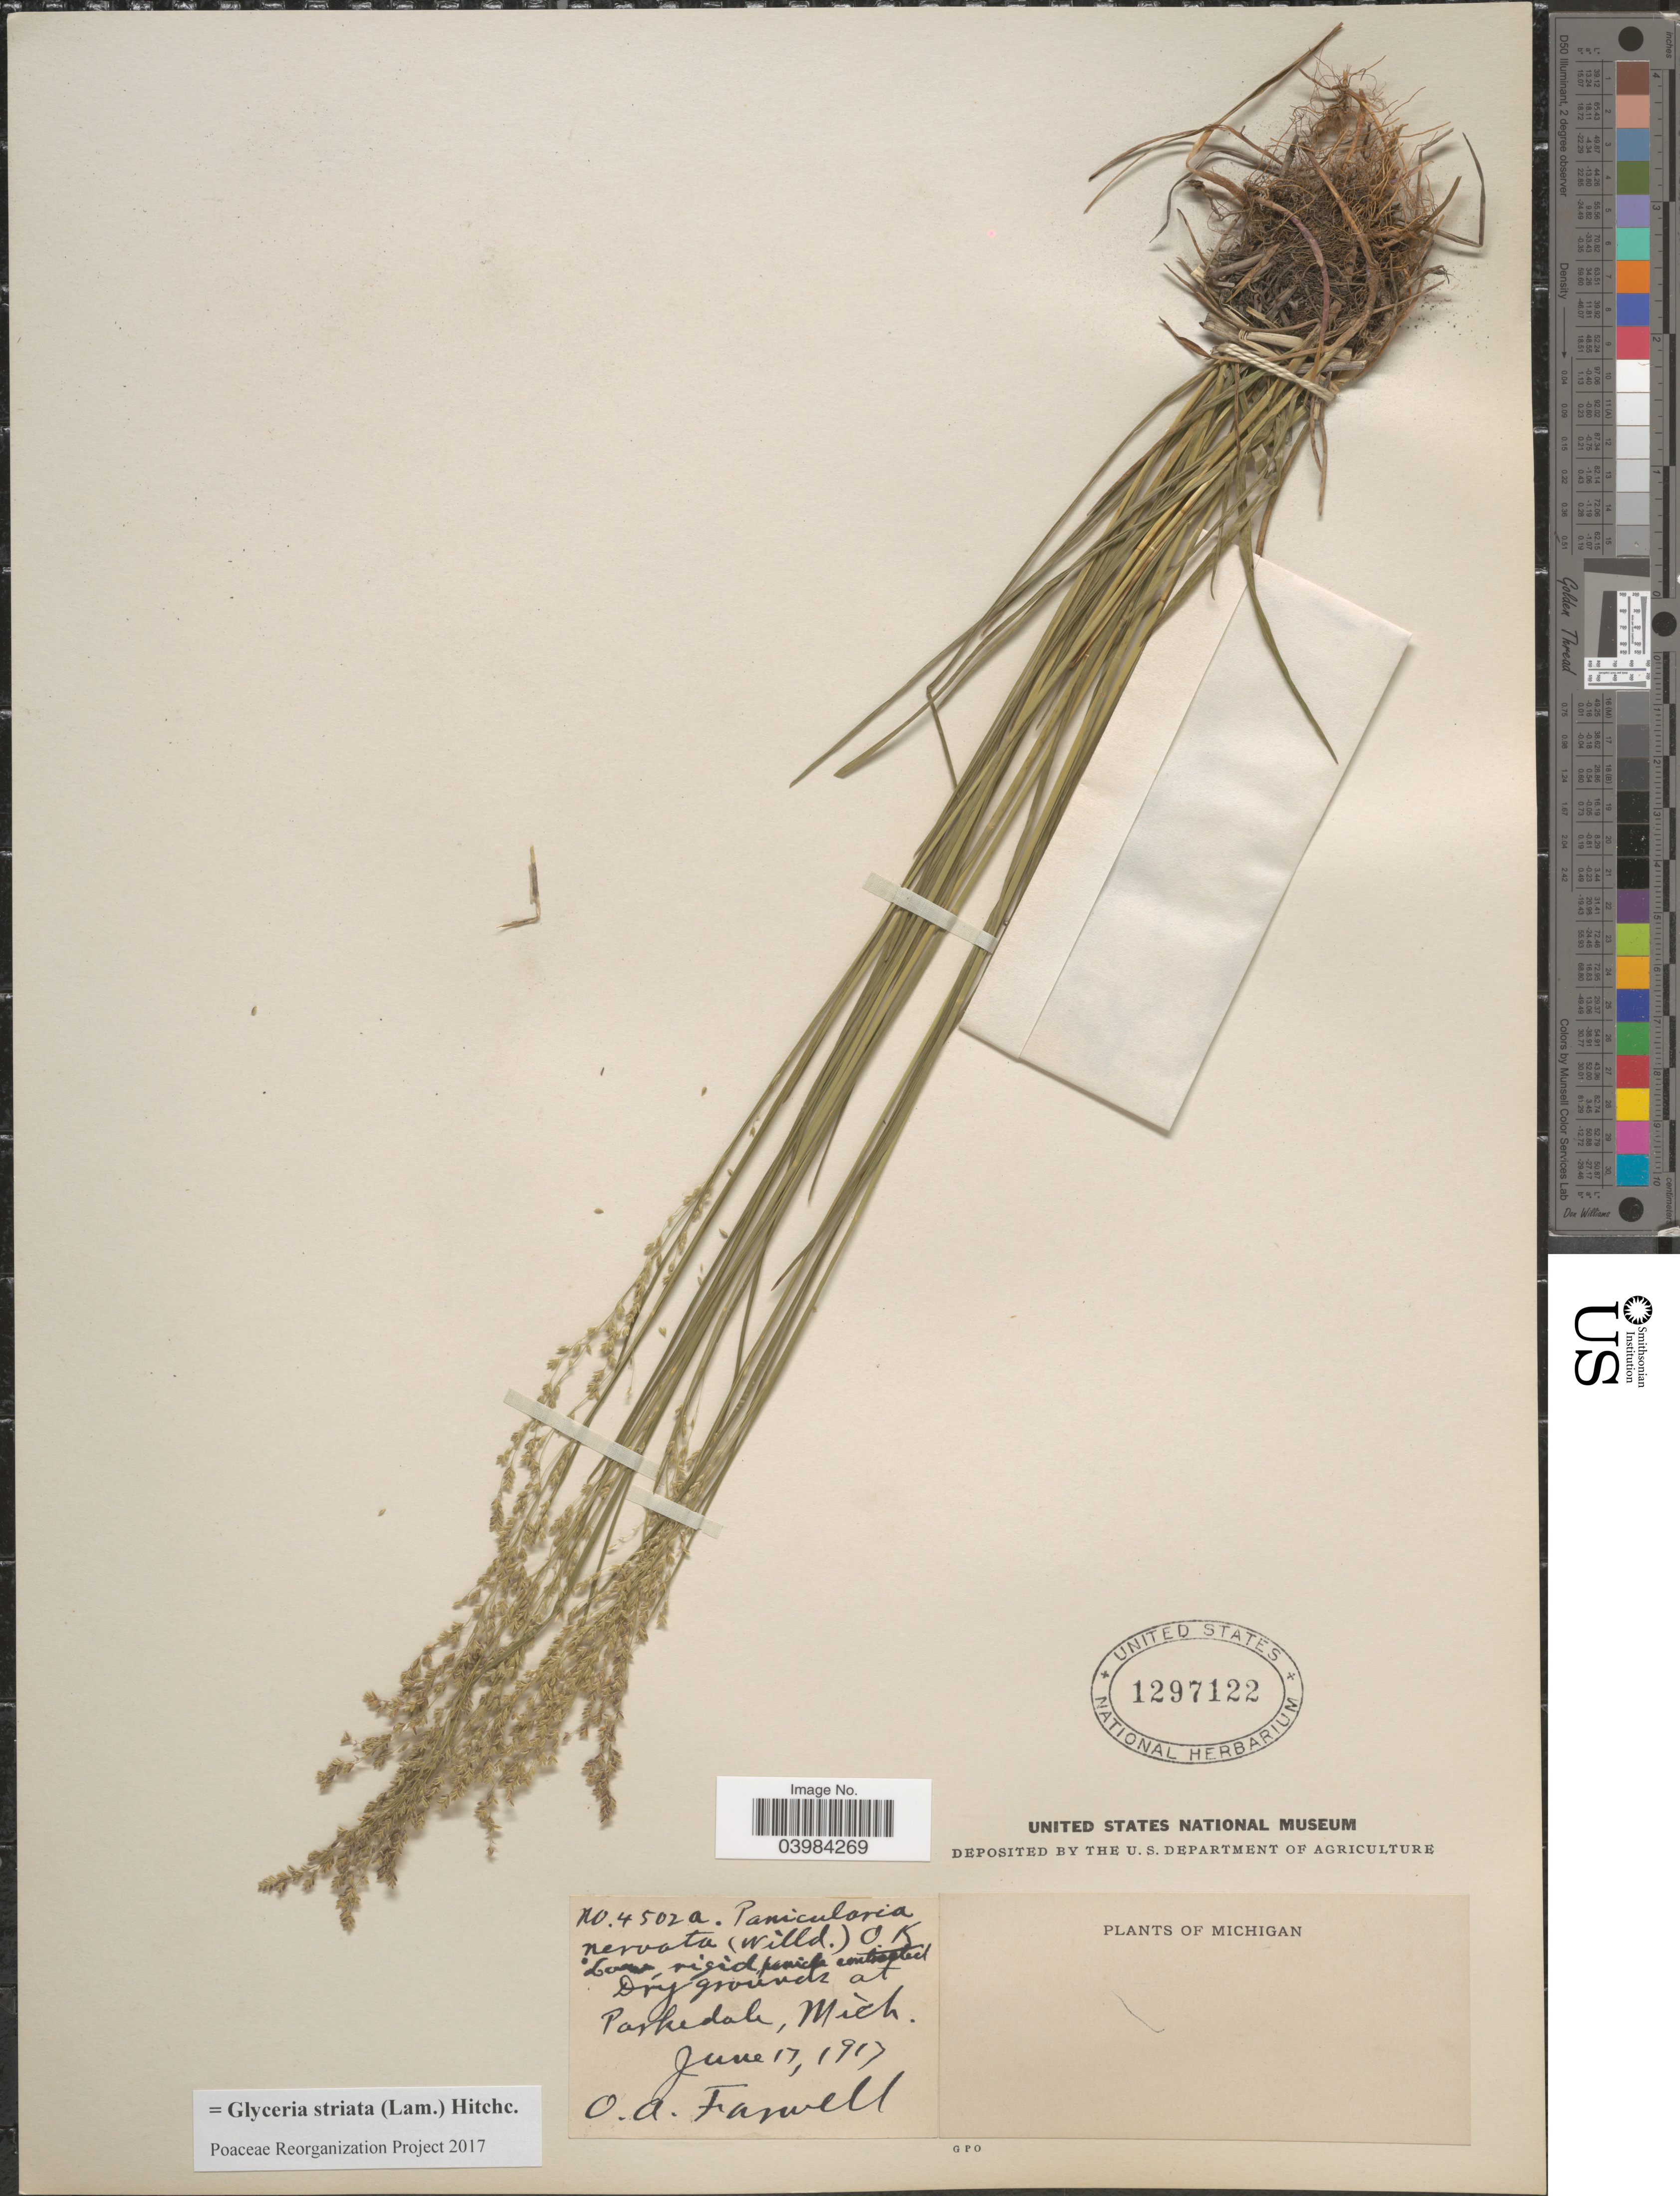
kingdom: Plantae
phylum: Tracheophyta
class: Liliopsida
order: Poales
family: Poaceae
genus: Glyceria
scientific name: Glyceria striata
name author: (Lam.) Hitchc.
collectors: O. Farwell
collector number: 4502a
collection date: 1917-06-17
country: United States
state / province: Michigan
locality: Dry grounds at Parkedale.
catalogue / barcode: US 1297122